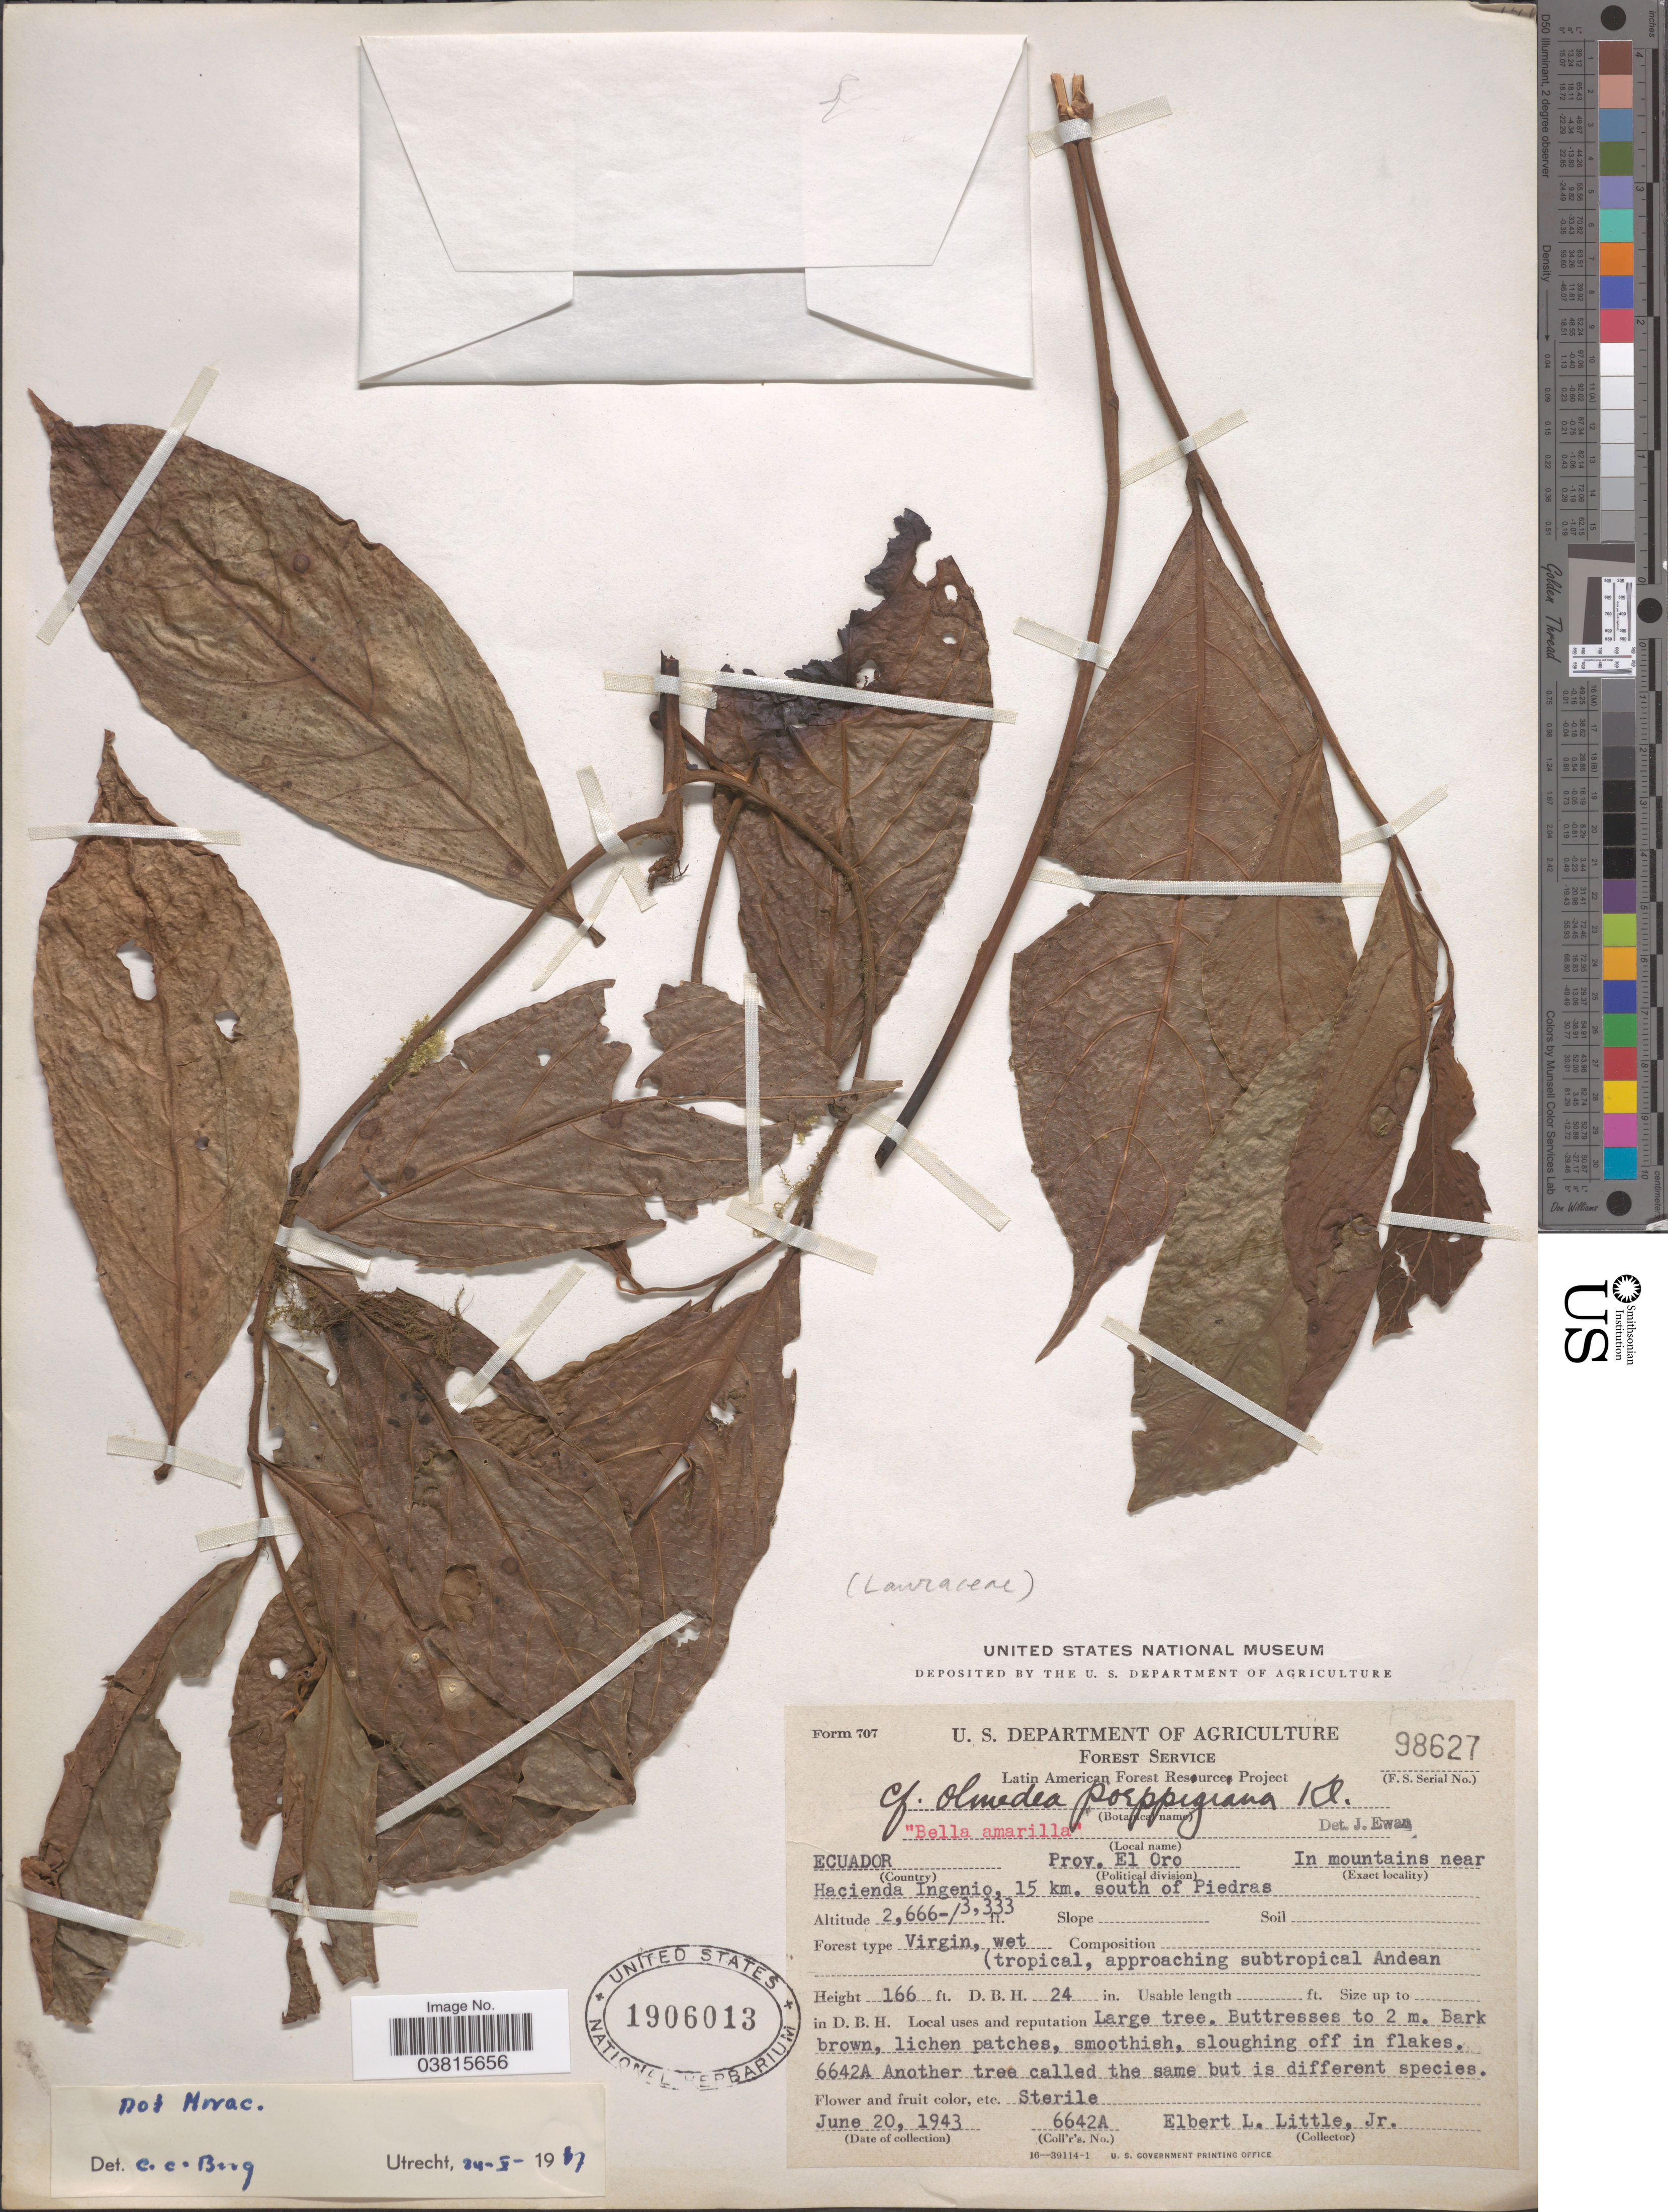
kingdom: Plantae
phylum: Tracheophyta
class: Magnoliopsida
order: Laurales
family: Lauraceae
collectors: E. L. Little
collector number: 6642A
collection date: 1943-06-20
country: Ecuador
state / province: El Oro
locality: In mountains near Hacienda Ingenio, 15 km. south of Piedras.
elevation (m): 813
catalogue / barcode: US 1906013